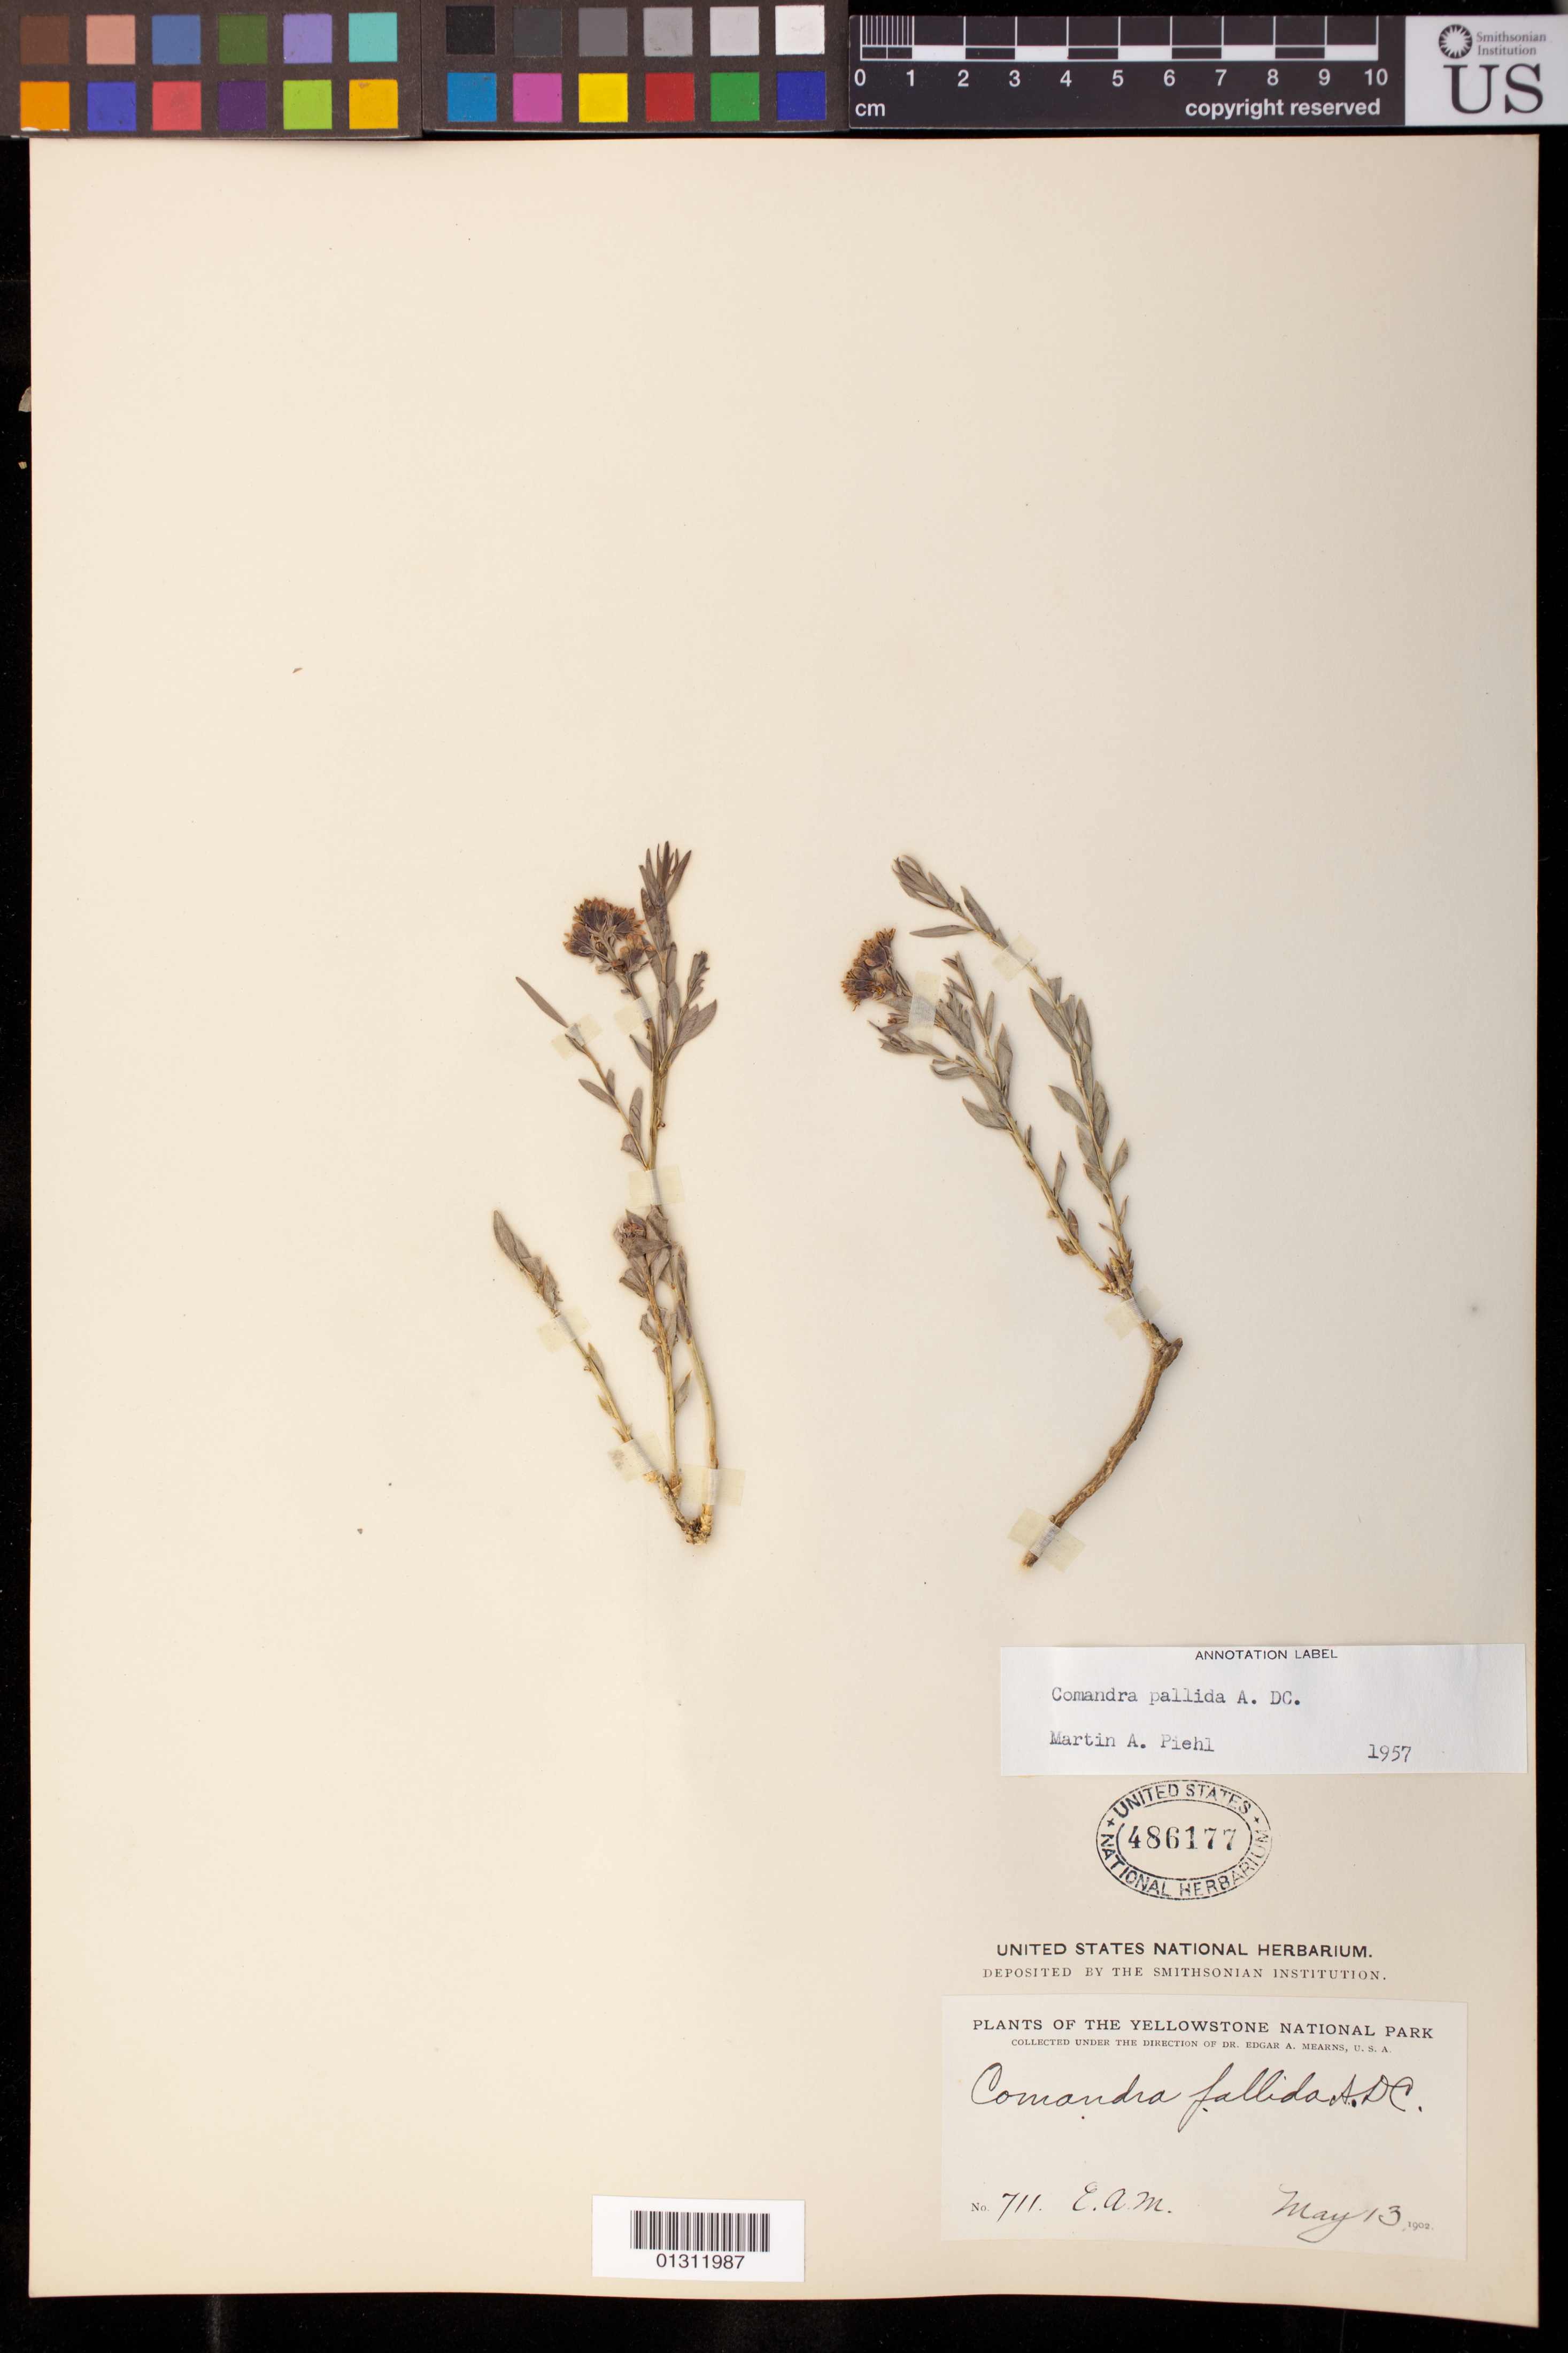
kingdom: Plantae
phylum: Tracheophyta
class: Magnoliopsida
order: Santalales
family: Comandraceae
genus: Comandra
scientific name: Comandra pallida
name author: A. DC.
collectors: E. A. Mearns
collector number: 711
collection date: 1902-05-13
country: United States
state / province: Wyoming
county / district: Park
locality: Yellowstone National Park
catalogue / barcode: US 486177